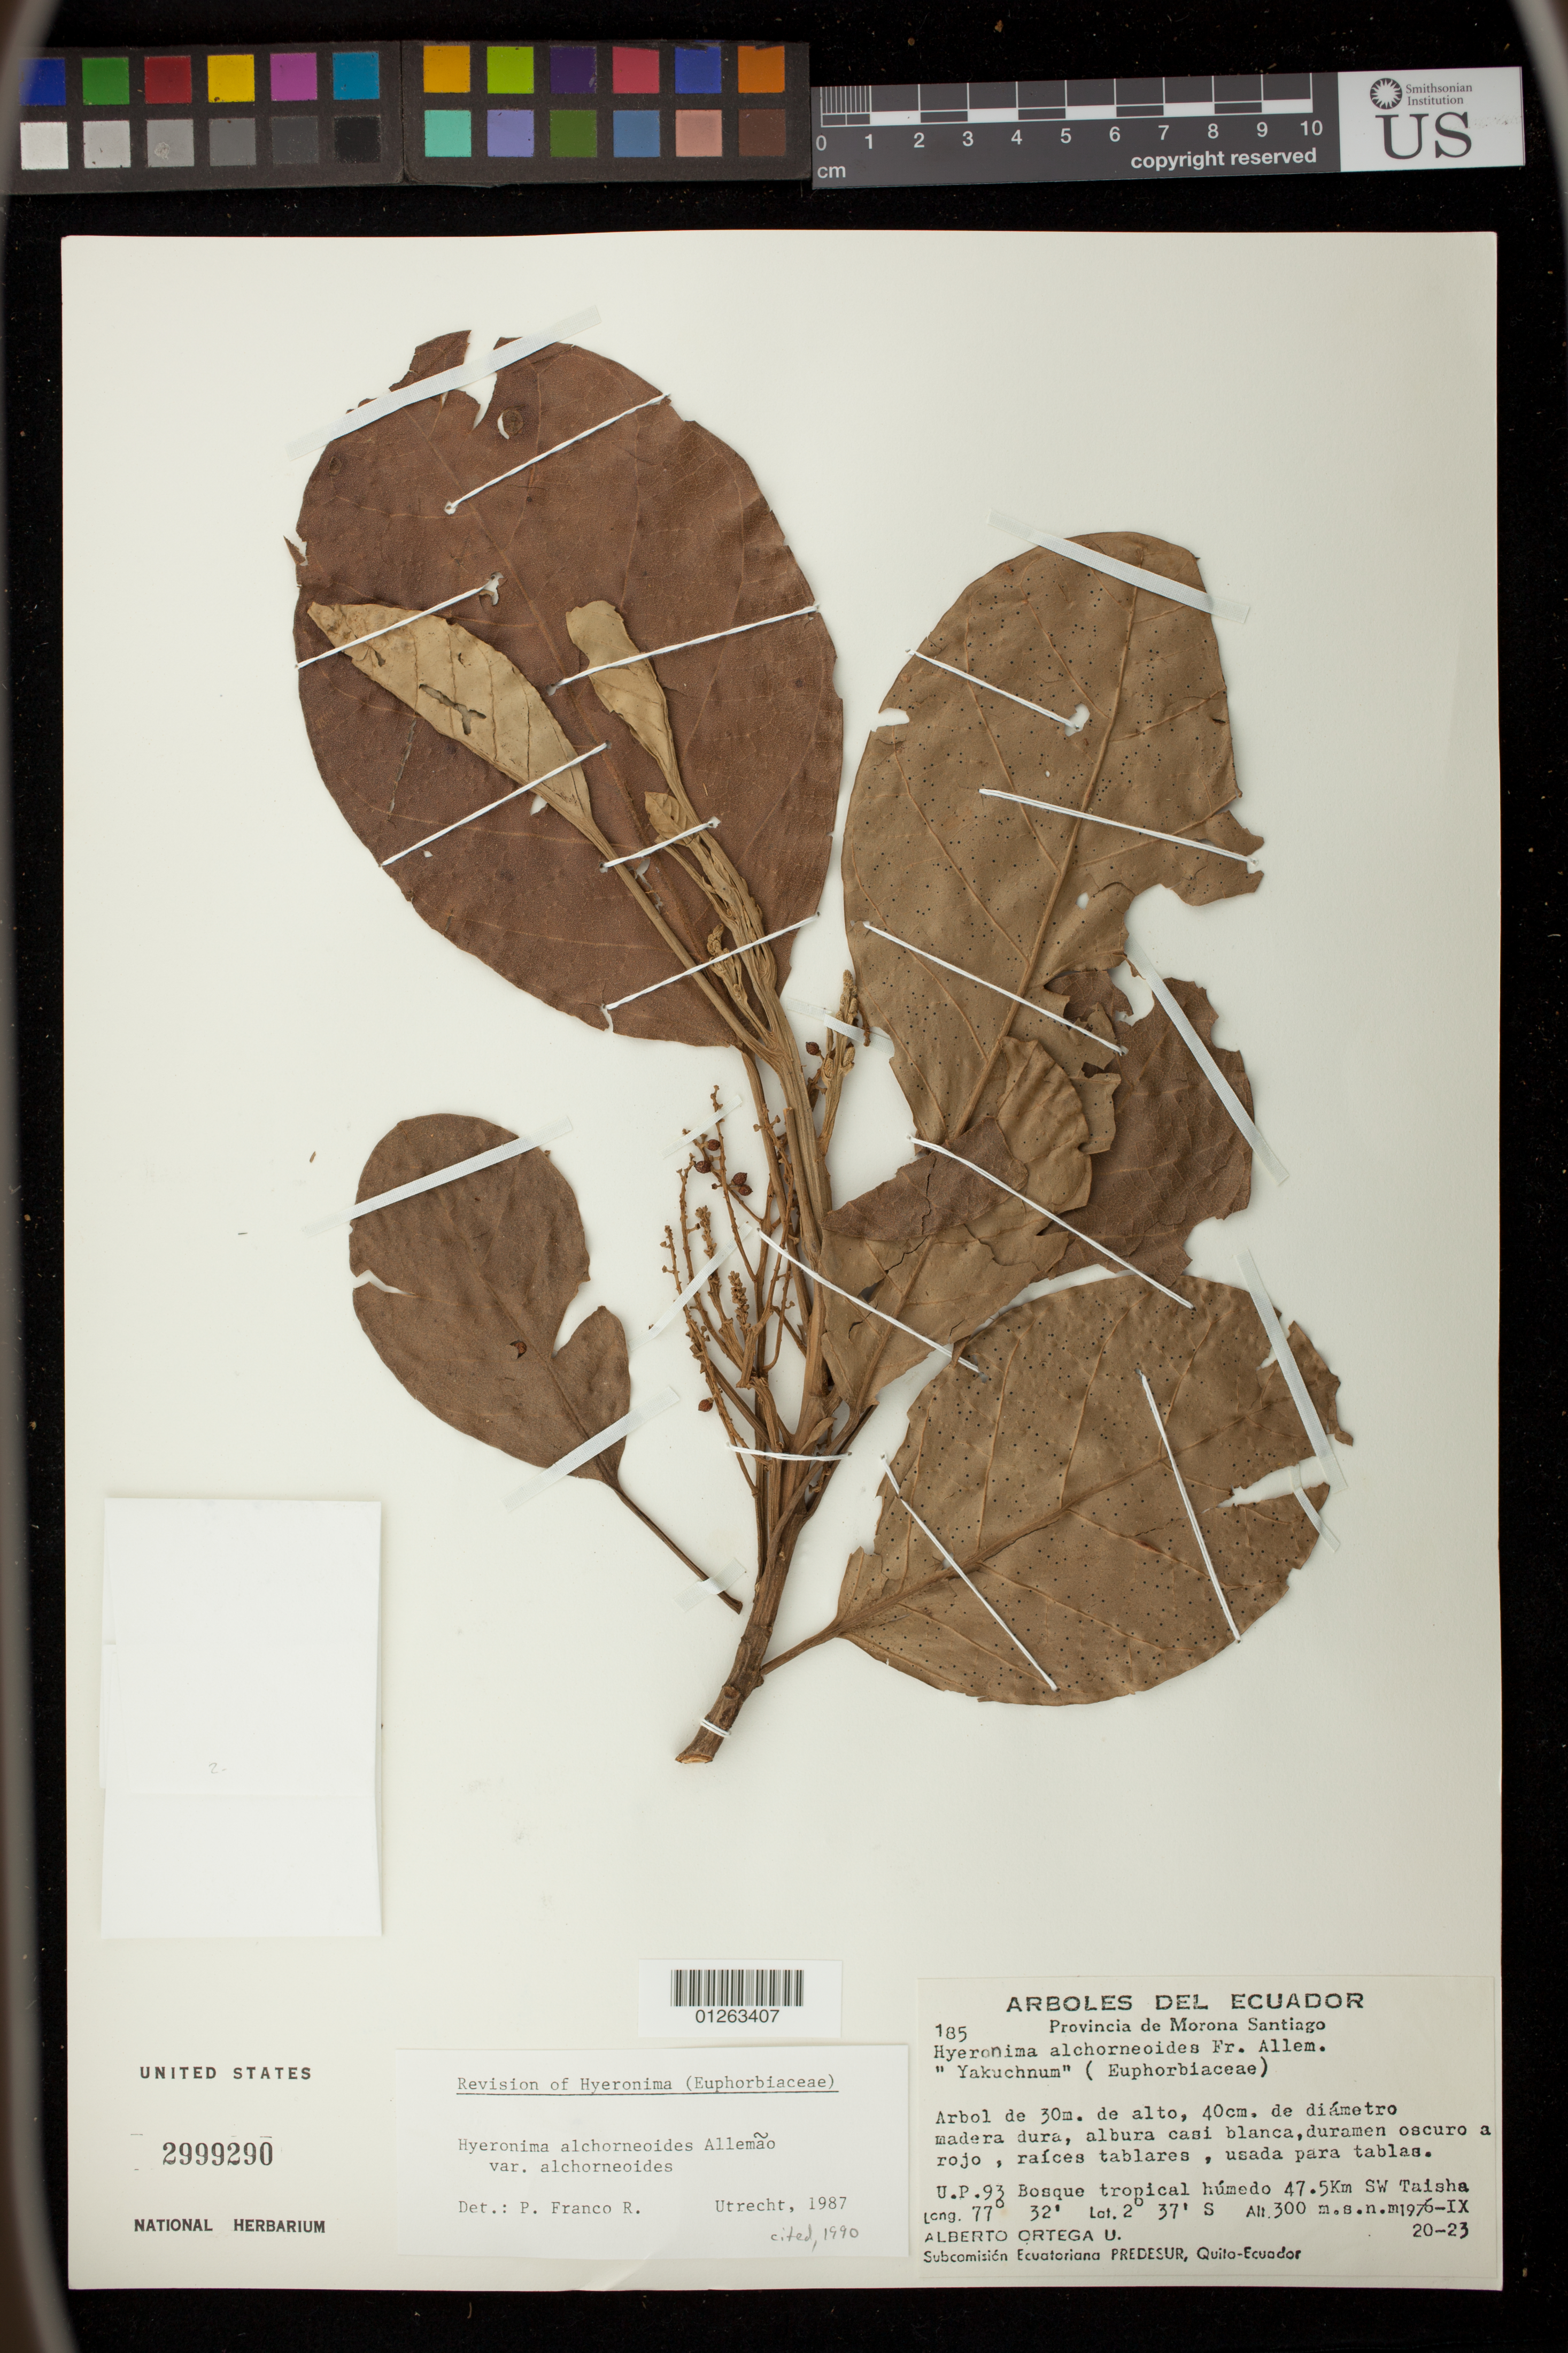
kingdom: Plantae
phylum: Tracheophyta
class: Magnoliopsida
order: Malpighiales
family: Phyllanthaceae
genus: Hieronyma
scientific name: Hieronyma alchorneoides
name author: Allemão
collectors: A. T. Ortega U.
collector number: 185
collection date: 1976-09-20/1976-09-23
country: Ecuador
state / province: Morona-Santiago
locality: U.P 93 Bosque tropical humedo 47.5Km SW Taisha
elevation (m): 309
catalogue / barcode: US 2999290